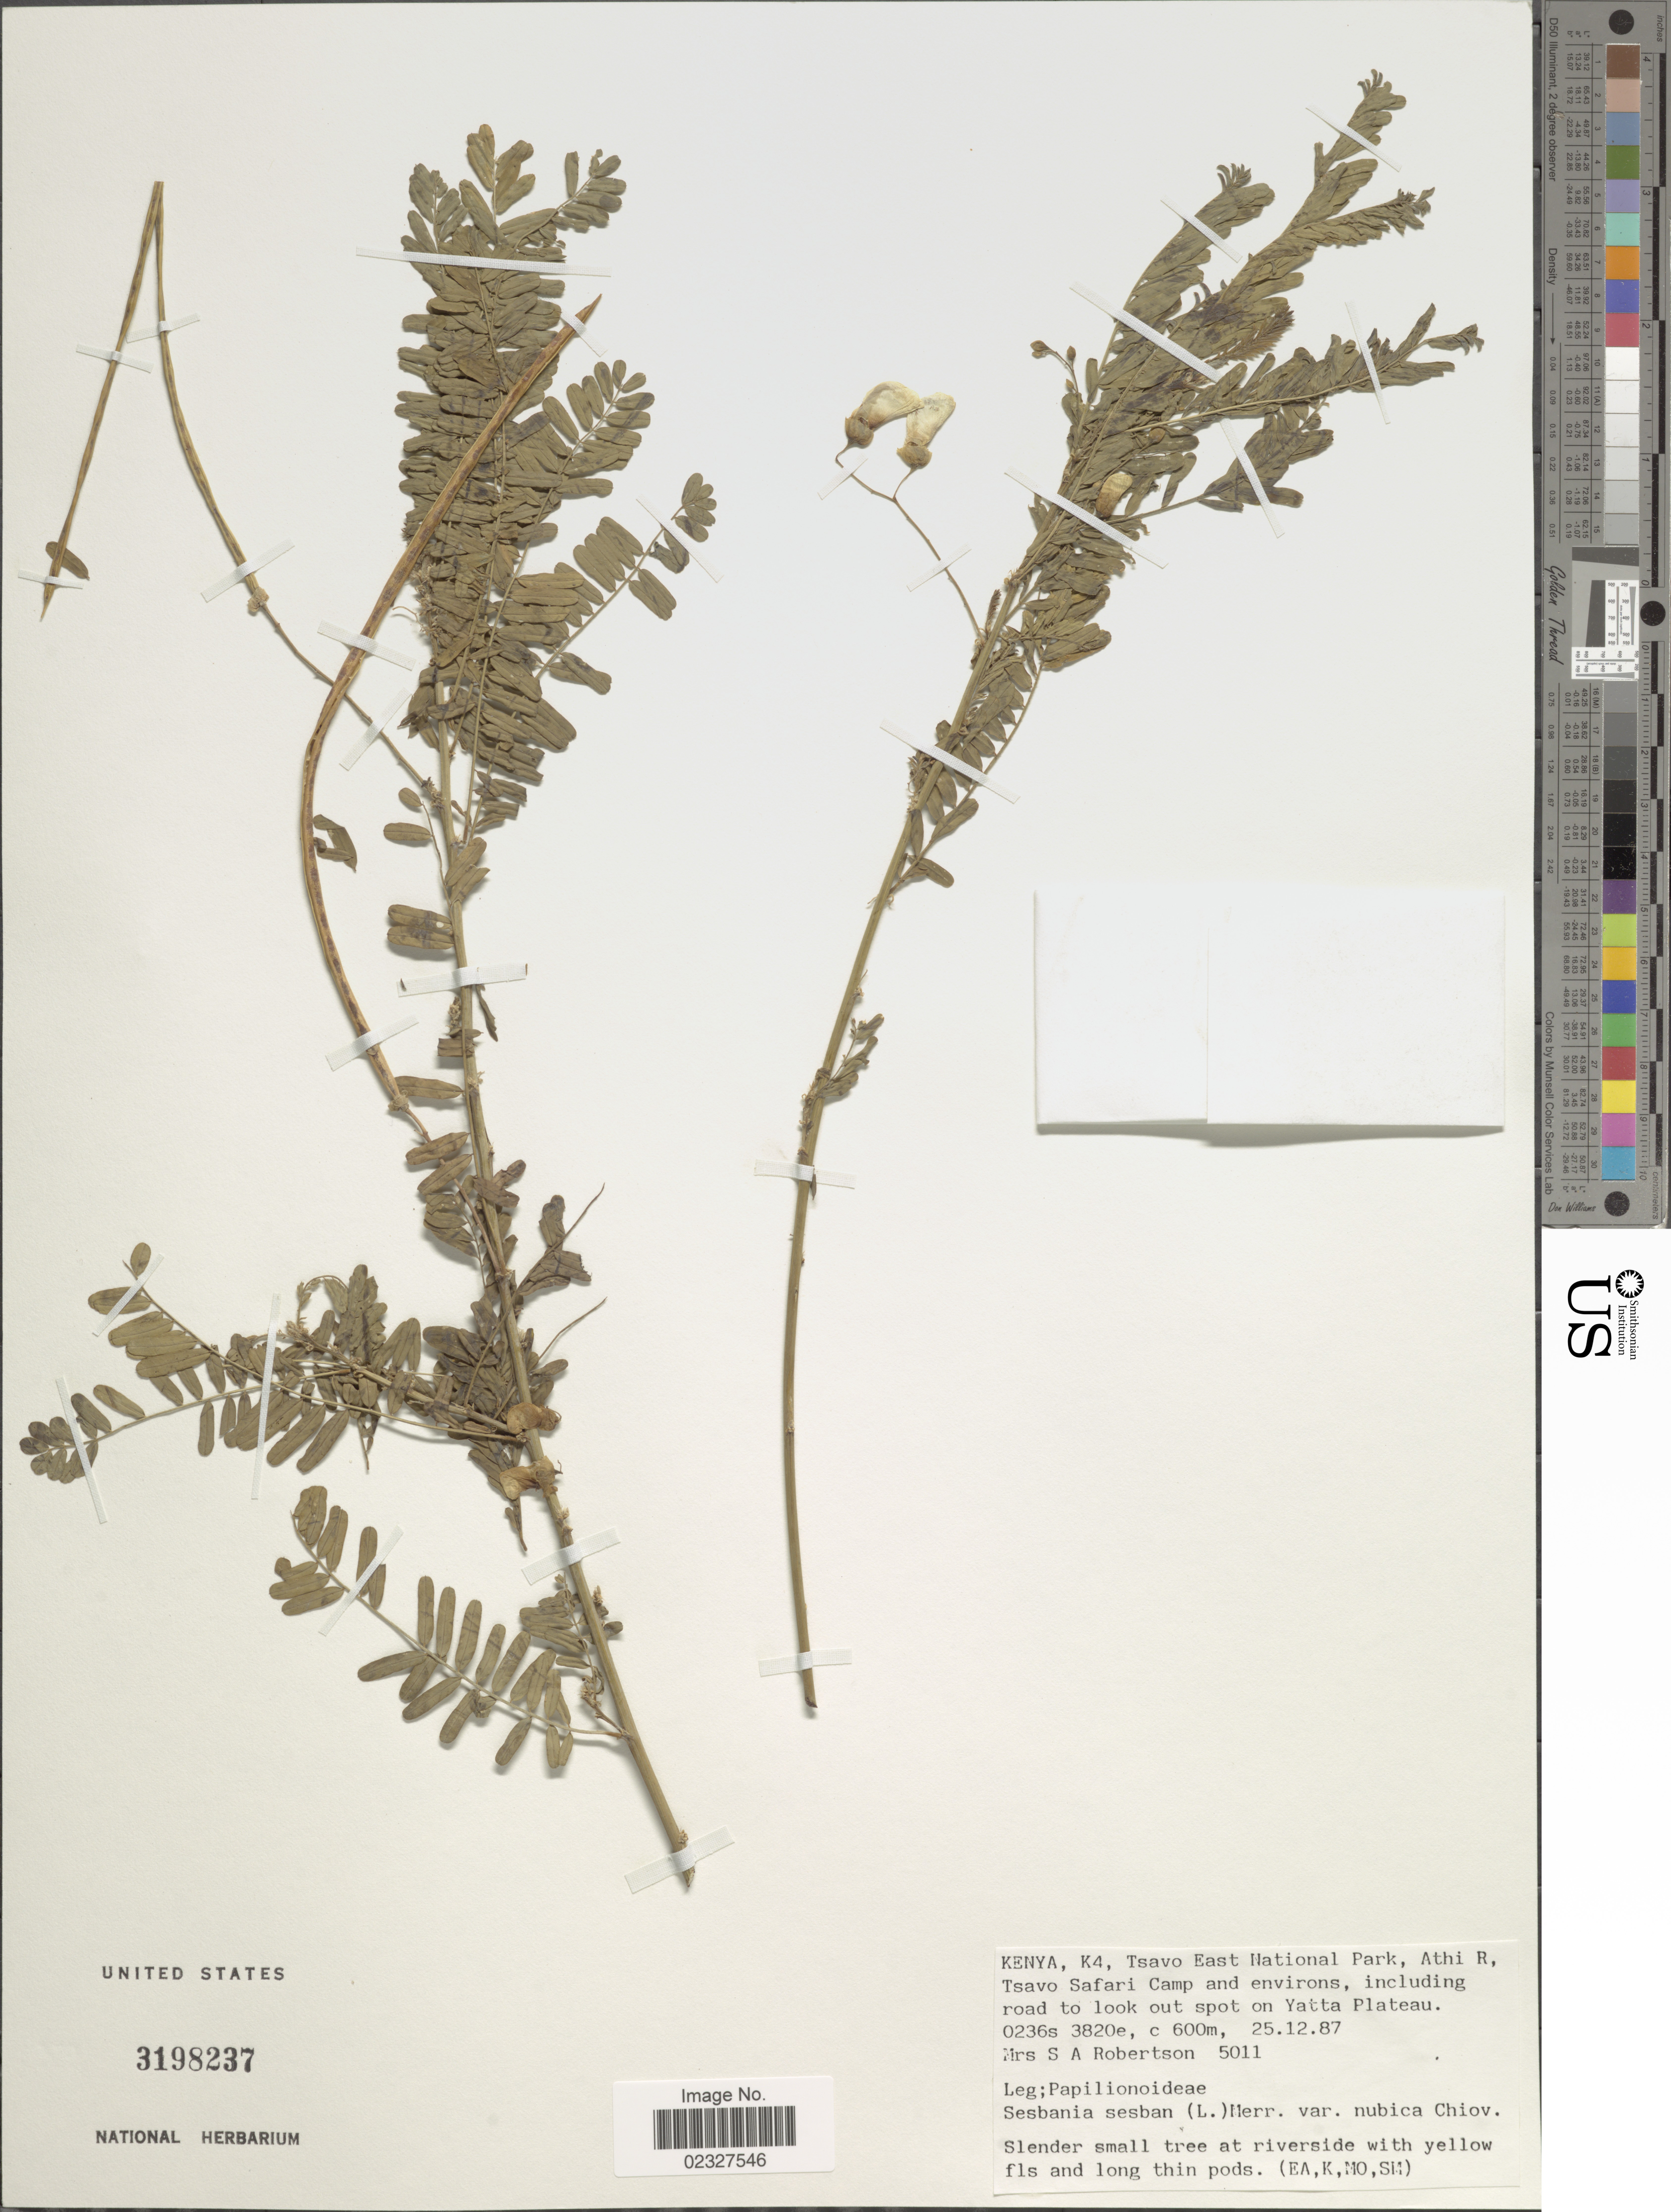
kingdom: Plantae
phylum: Tracheophyta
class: Magnoliopsida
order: Fabales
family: Fabaceae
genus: Sesbania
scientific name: Sesbania sesban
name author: (L.) Merr.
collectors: S. Robertson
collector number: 5011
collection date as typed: Transcribed d/m/y: 25/12/87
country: Kenya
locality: Kenya, K4, Tsavo East National Park, Athi R, Tsavi Safari Camp and environs, including road to look out spot on Yatta Plateau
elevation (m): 600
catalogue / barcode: US 3198237